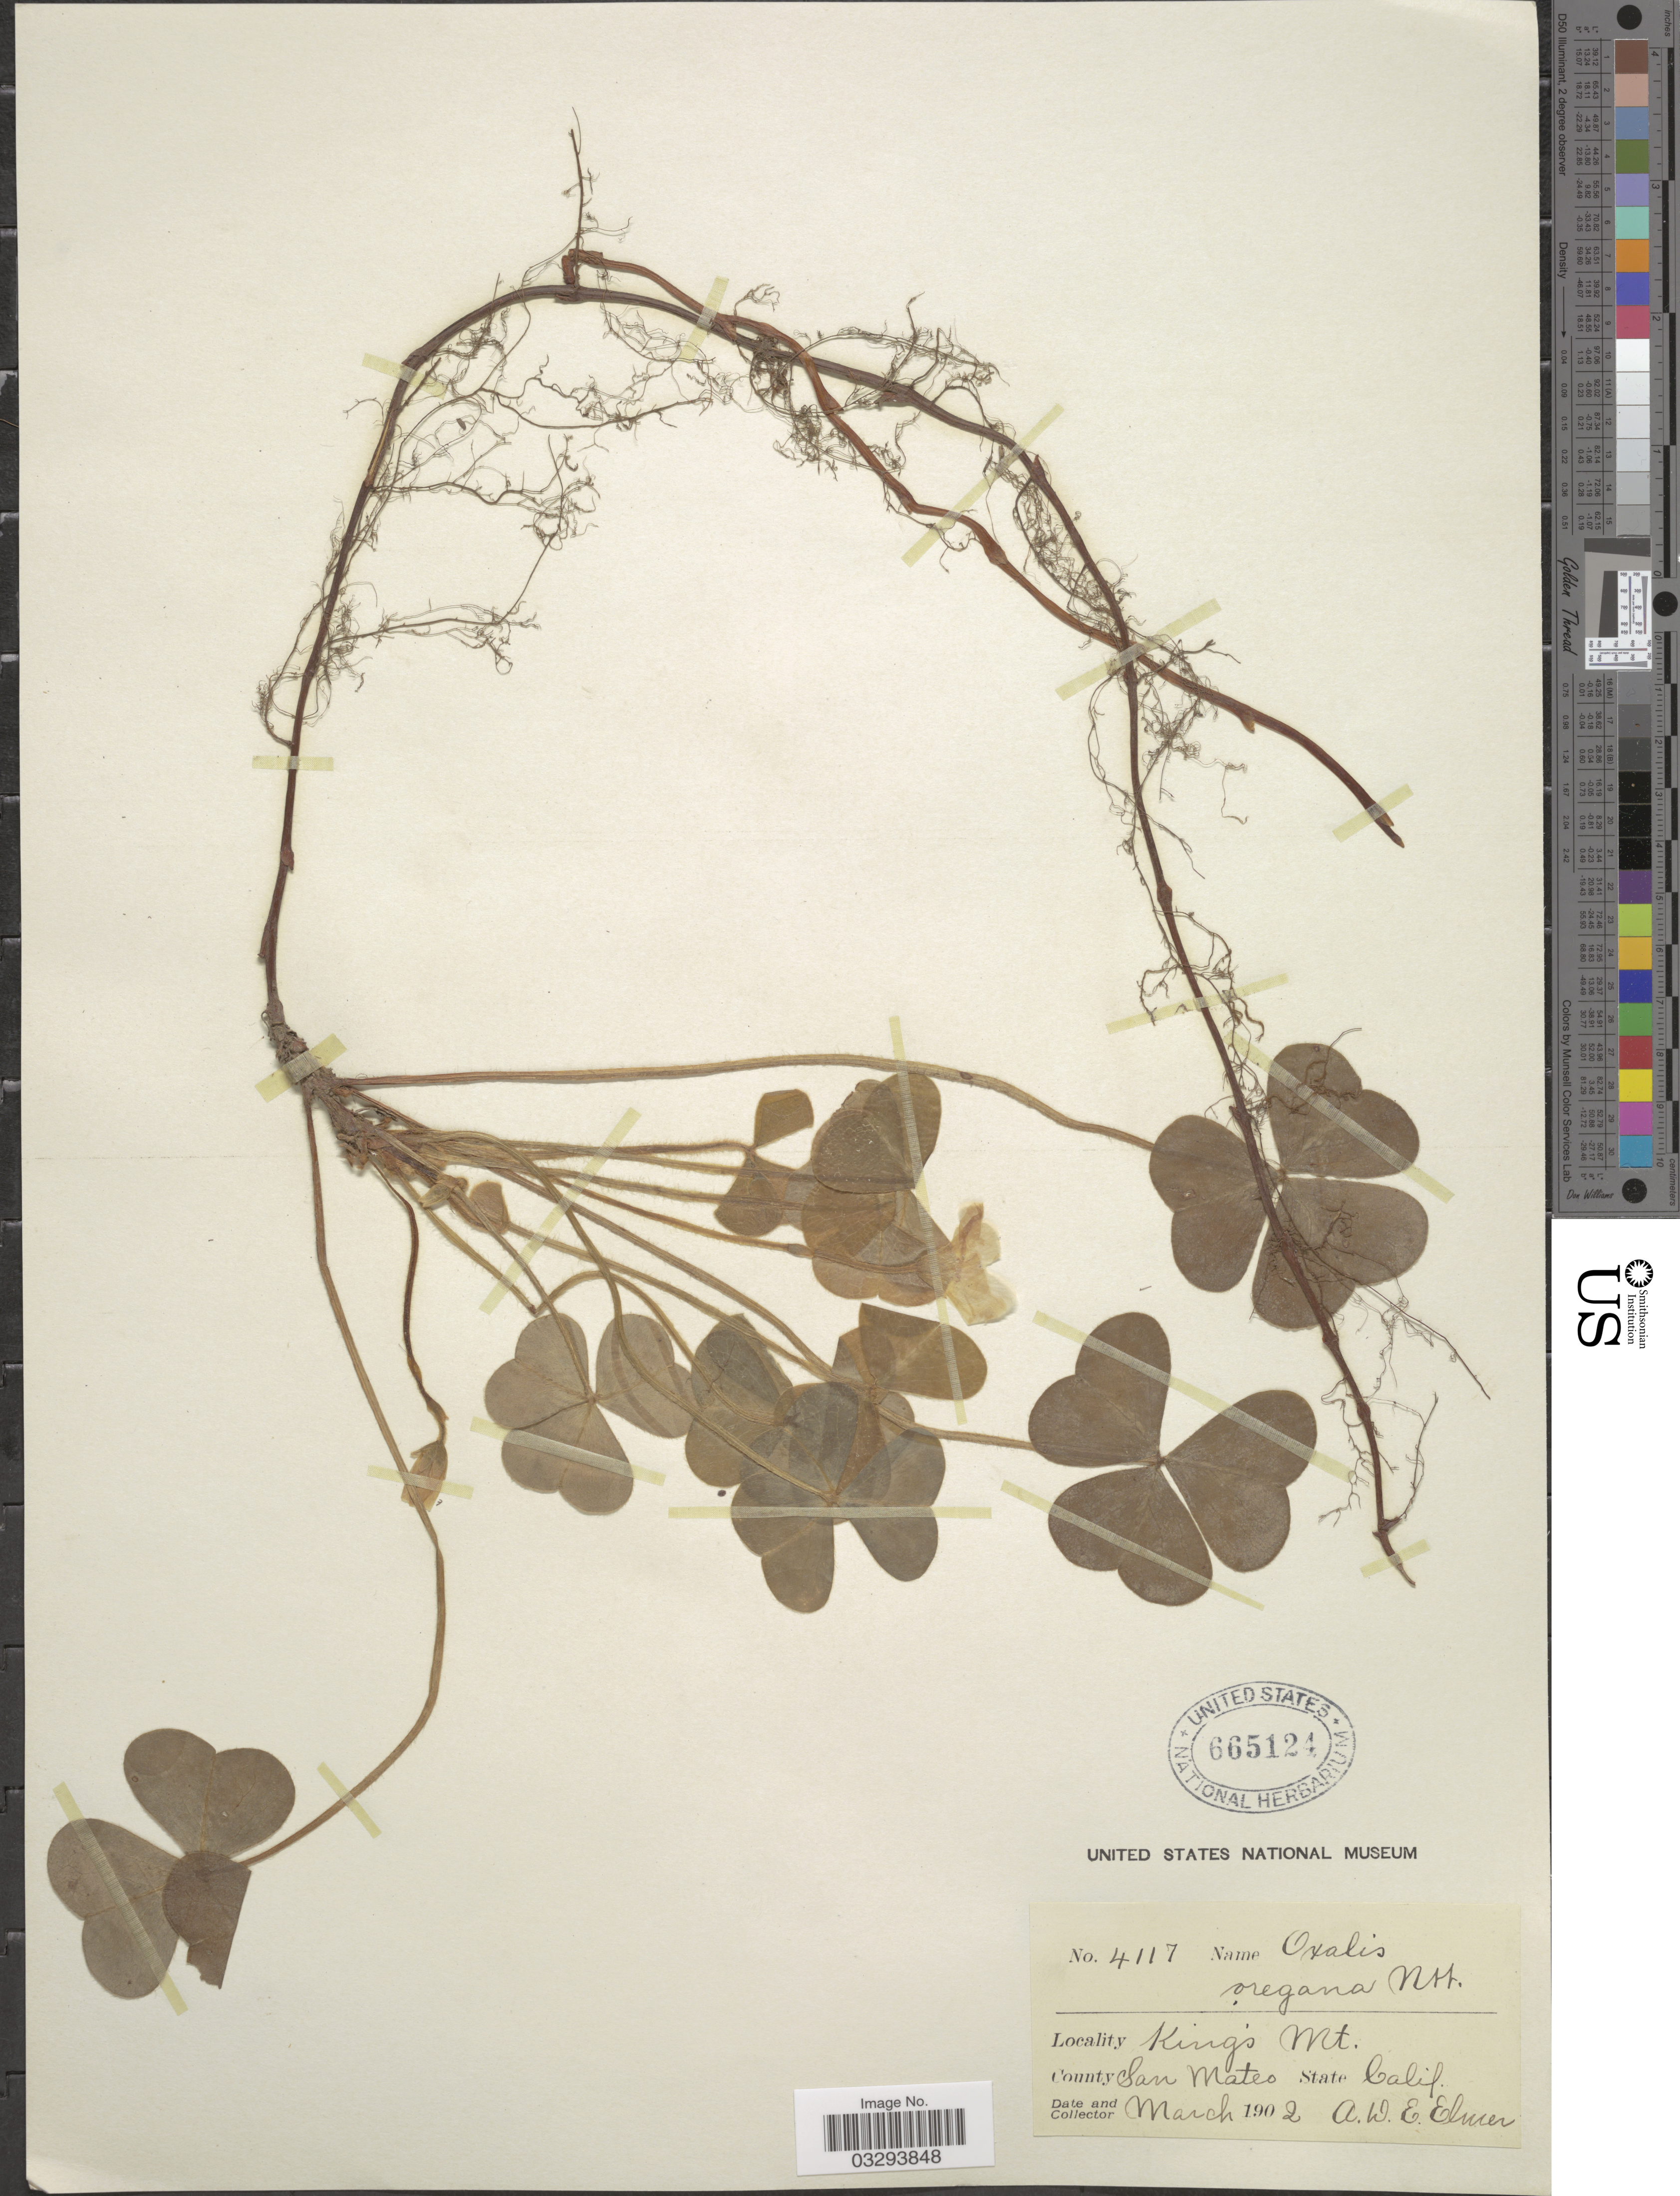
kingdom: Plantae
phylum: Tracheophyta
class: Magnoliopsida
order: Oxalidales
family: Oxalidaceae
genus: Oxalis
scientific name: Oxalis oregana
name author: Nutt.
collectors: A. D. E. Elmer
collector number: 4117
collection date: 1902-03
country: United States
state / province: California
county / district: San Mateo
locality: King's Mt. County San Mateo.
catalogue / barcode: US 665124